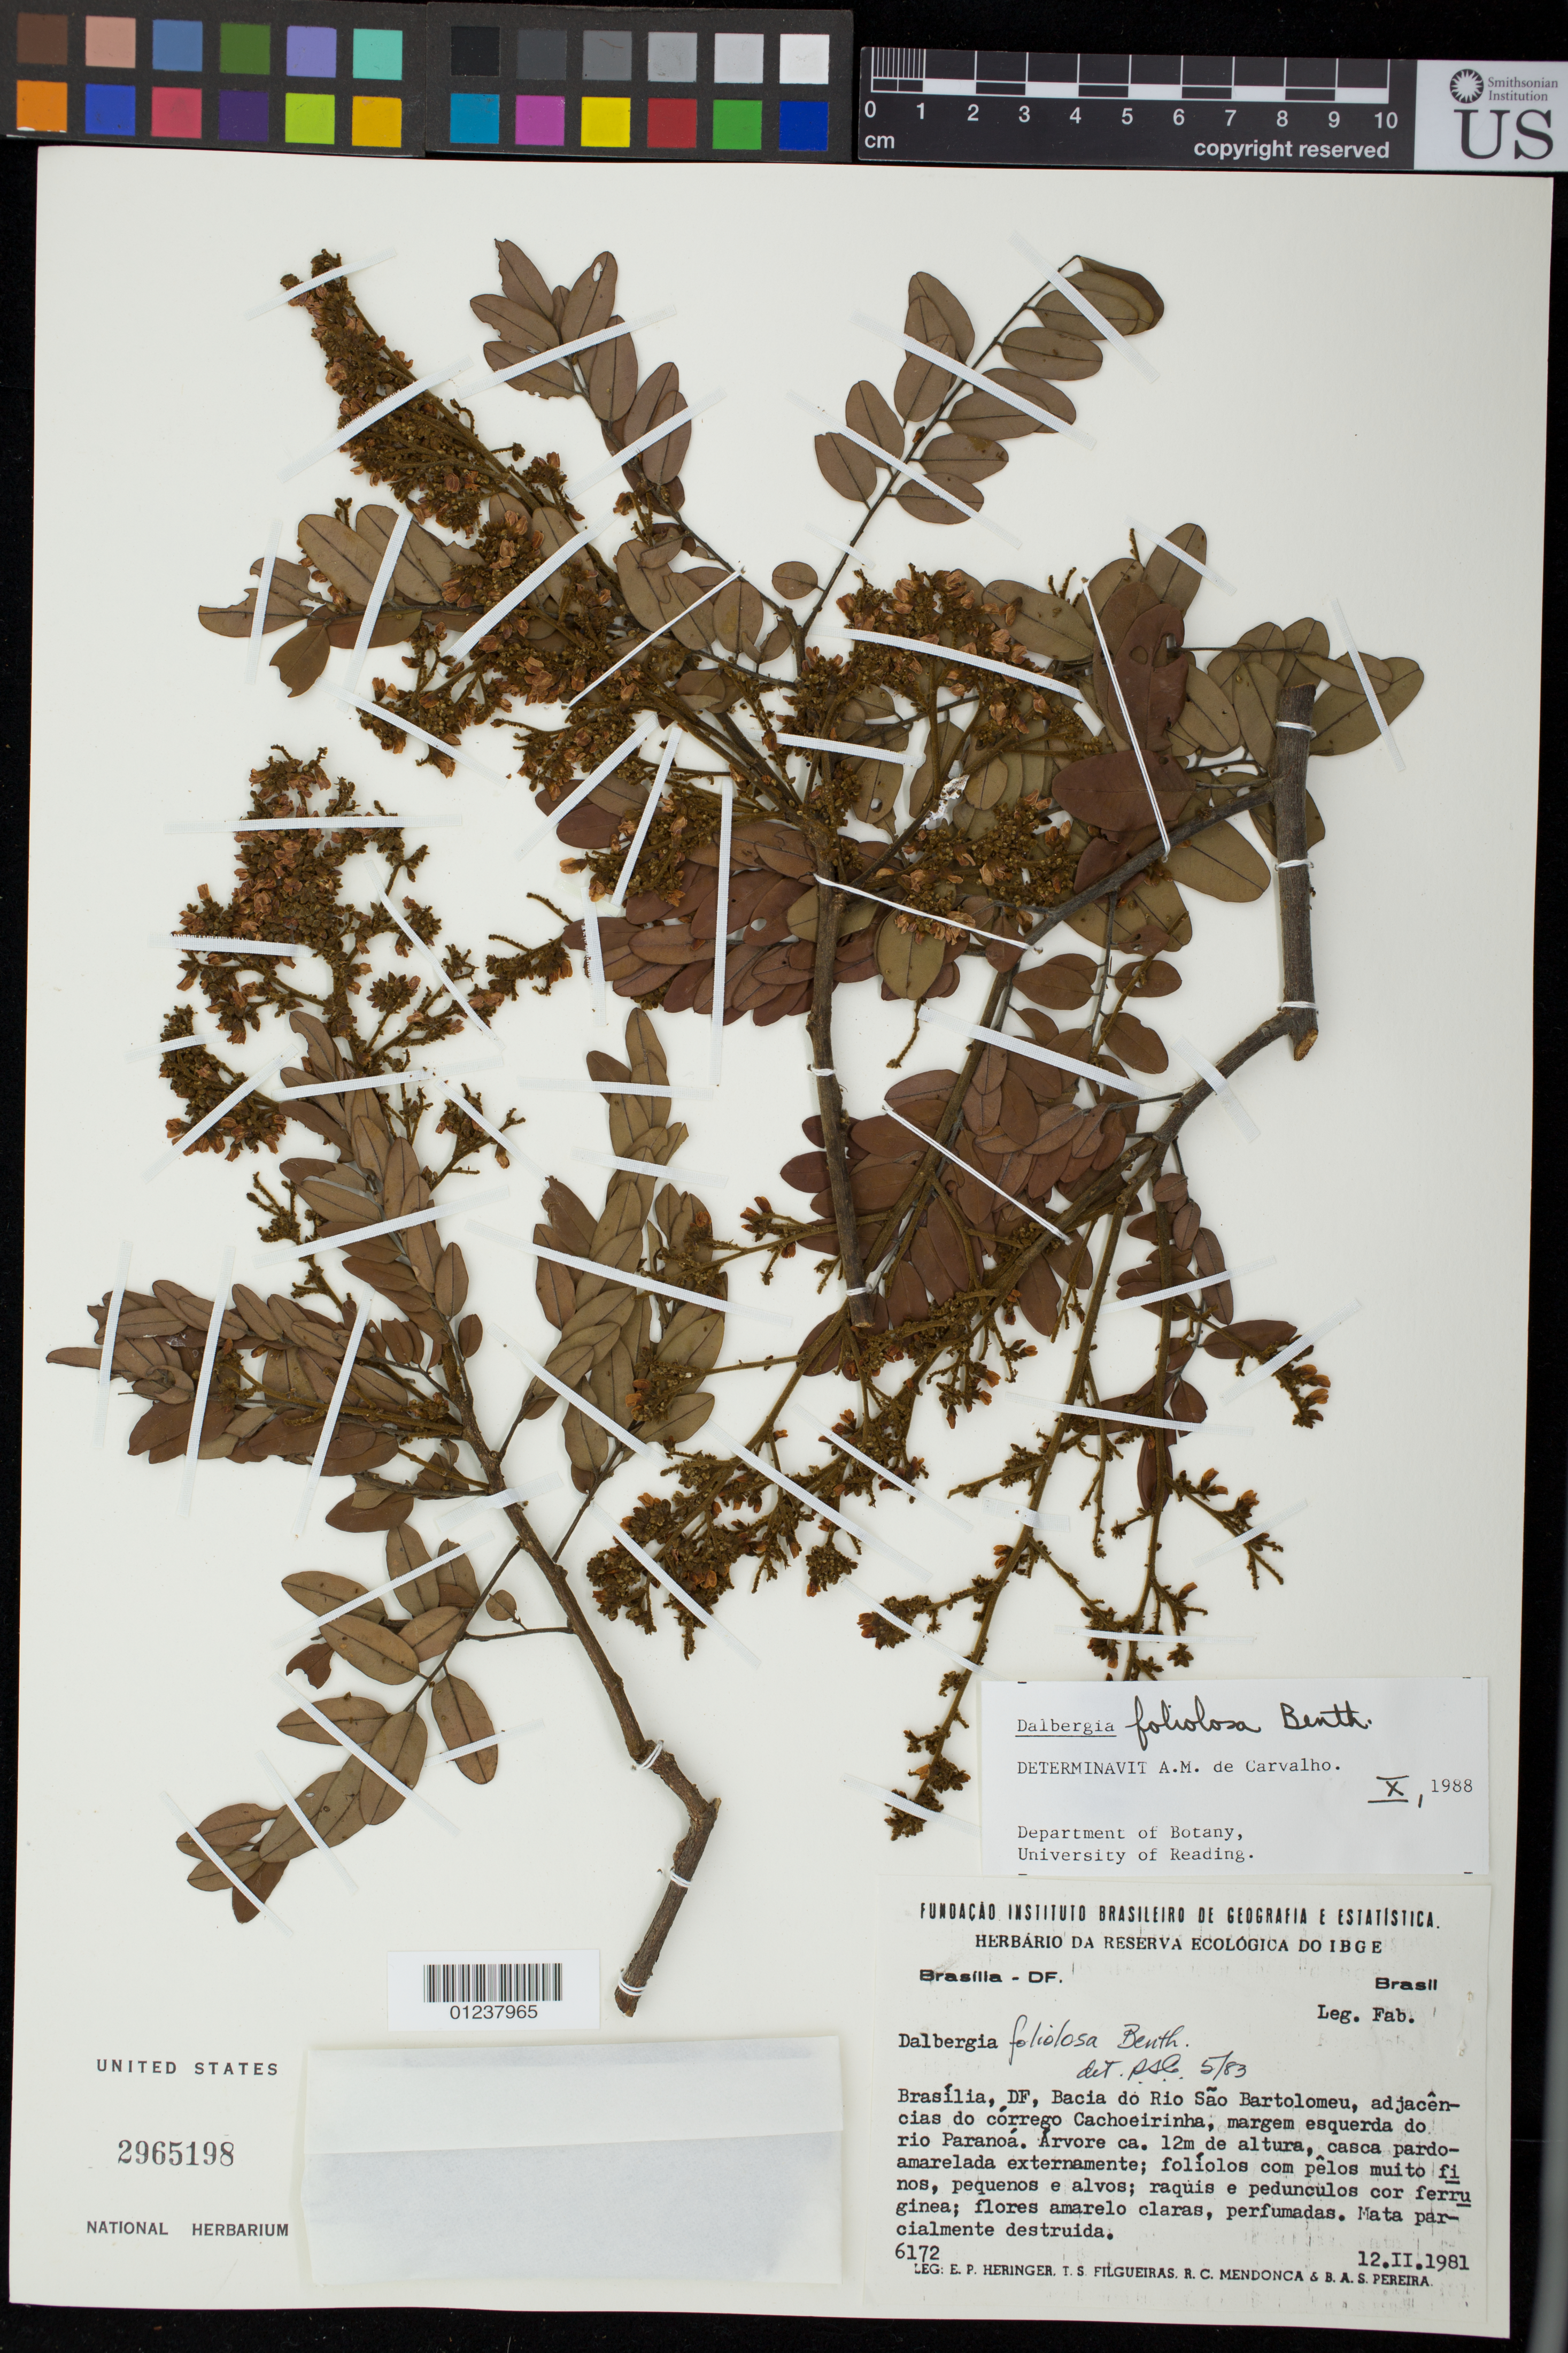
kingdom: Plantae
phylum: Tracheophyta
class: Magnoliopsida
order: Fabales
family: Fabaceae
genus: Dalbergia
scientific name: Dalbergia foliosa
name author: (Benth.) A.M. Carvalho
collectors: E. P. Heringer, T. S. Filgueiras, R. C. Mendonça & B. A. S. Pereira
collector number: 6172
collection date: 1981-02-12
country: Brazil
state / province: Distrito Federal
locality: Bacia do Rio Sao Bartolomeu, adjacencias do corrego Cachoeirinha, margem esquerda do rio Paranoa.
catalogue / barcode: US 2965198